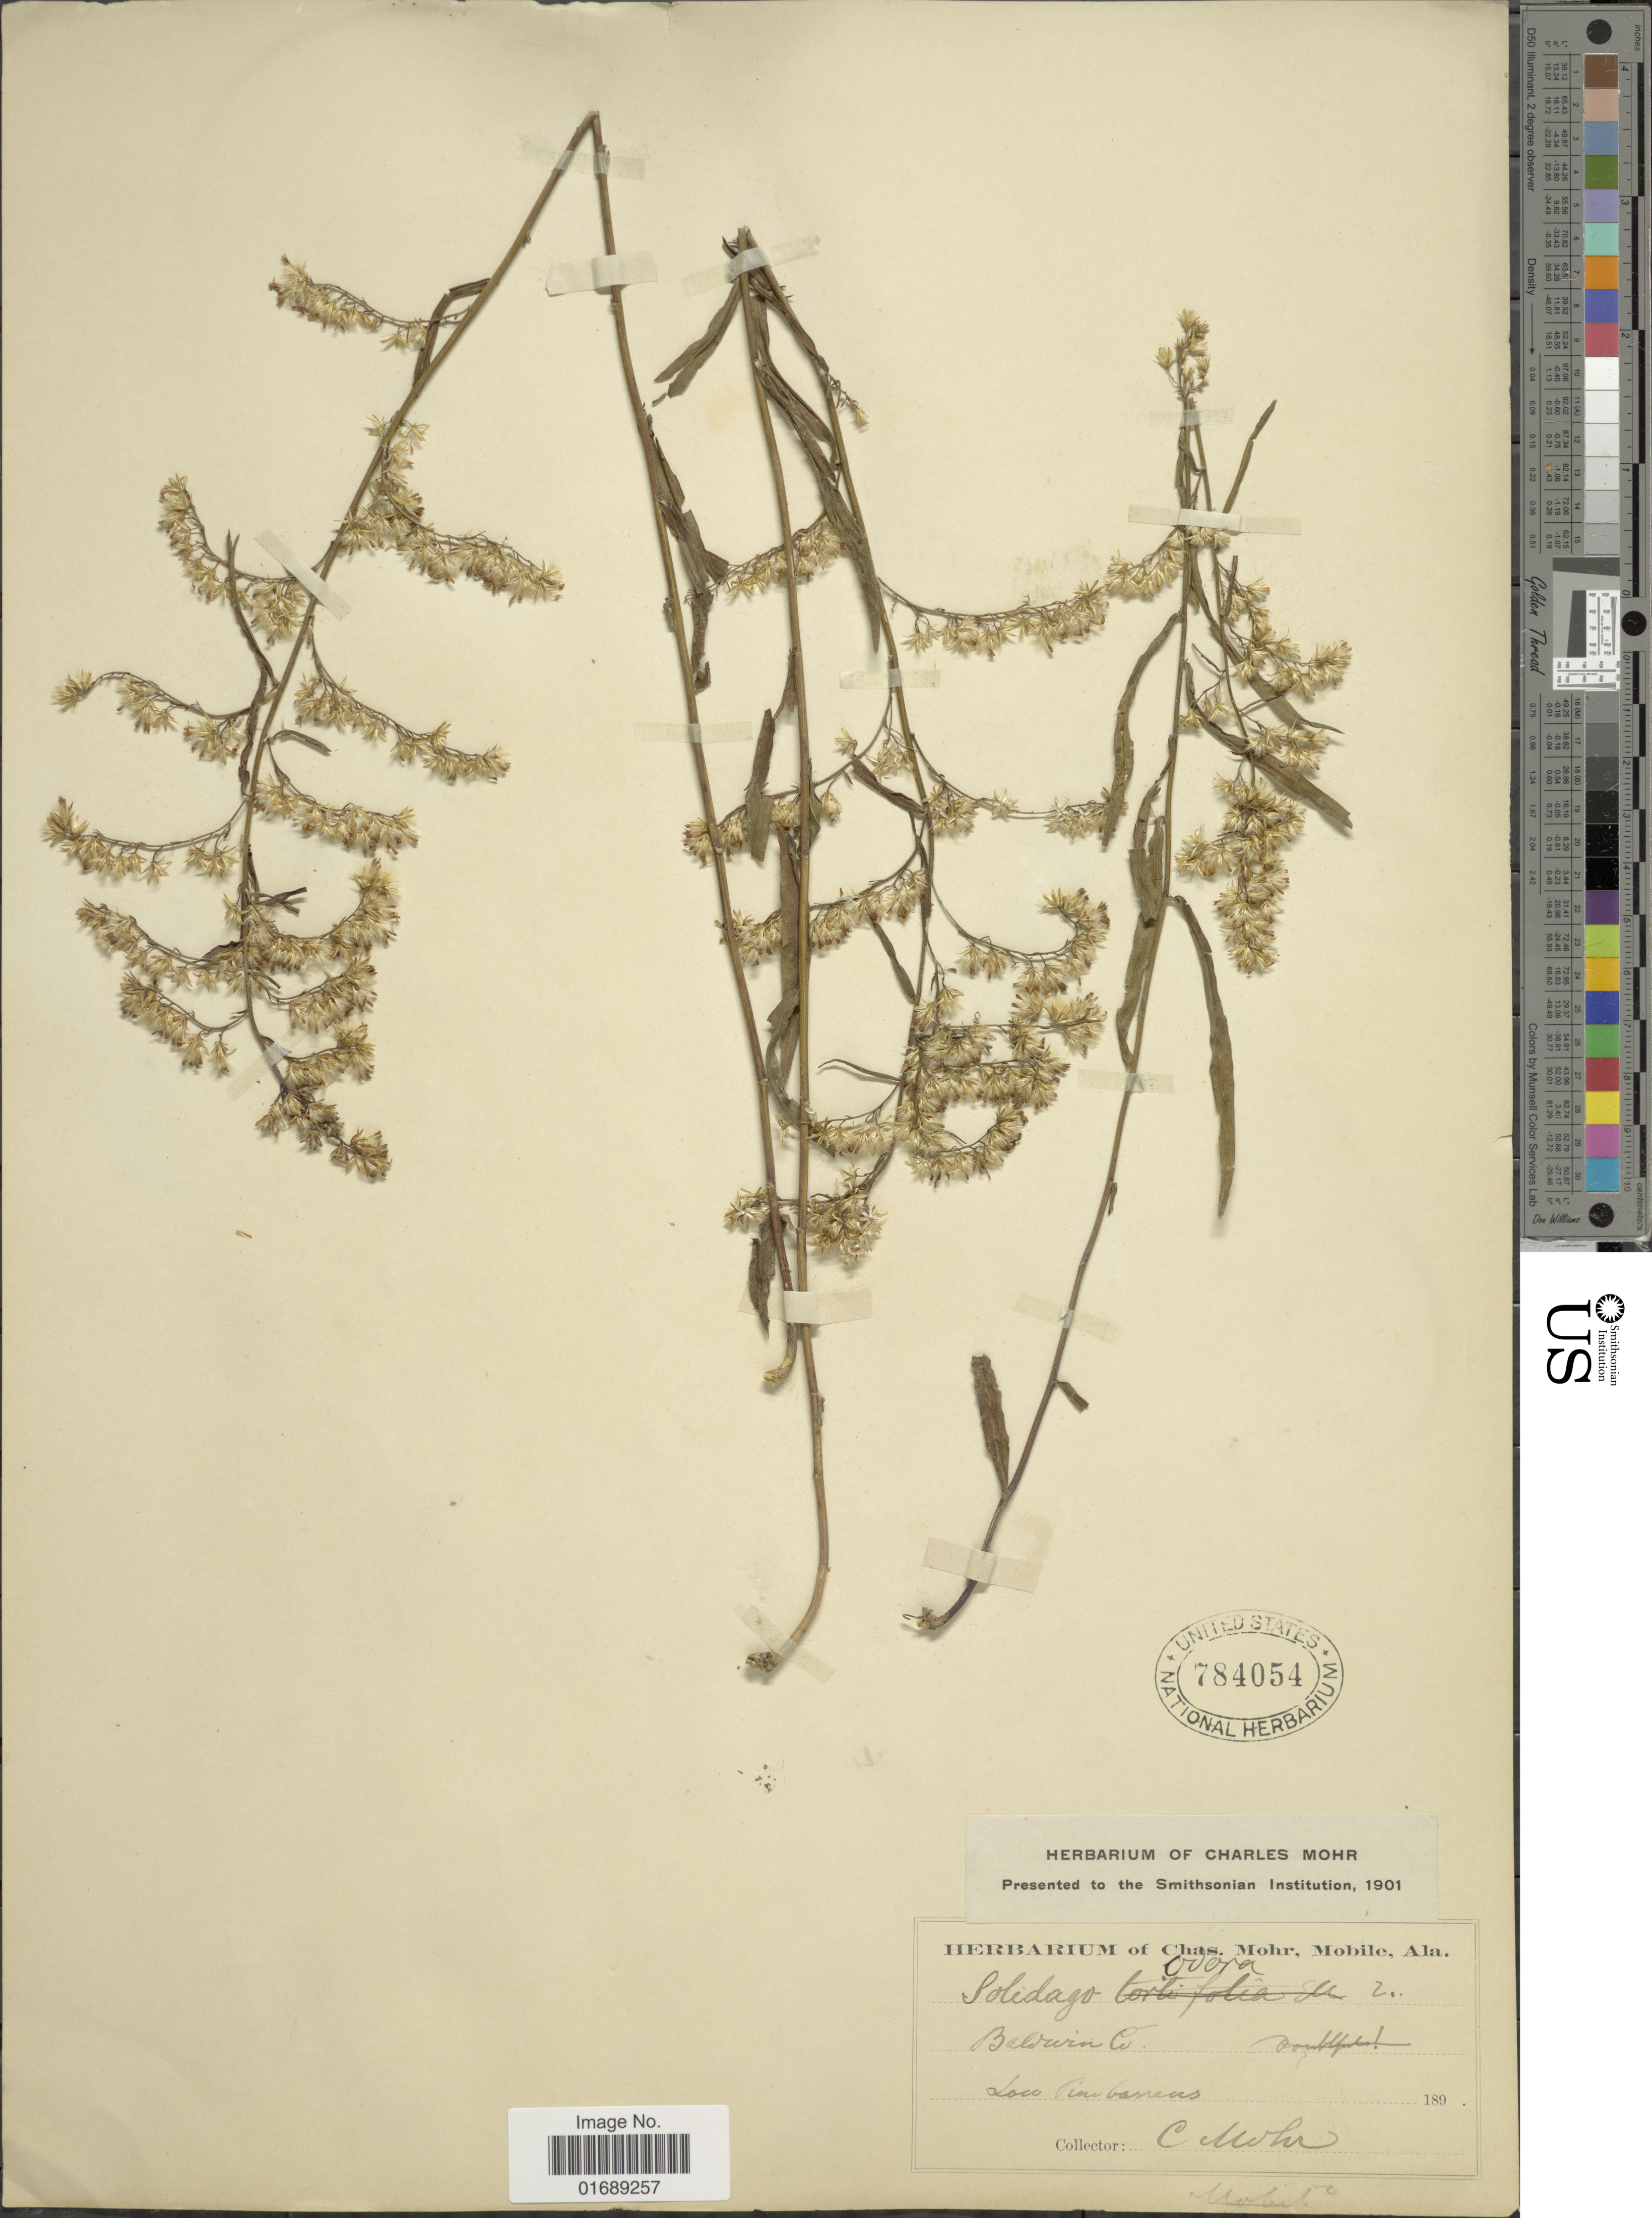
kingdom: Plantae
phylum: Tracheophyta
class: Magnoliopsida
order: Asterales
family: Asteraceae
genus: Solidago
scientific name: Solidago odora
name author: Aiton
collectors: Mohr, C. T. (herbarium)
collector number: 2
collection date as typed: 189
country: United States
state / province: Alabama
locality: Baldwin Co., Low pine barrens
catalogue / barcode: US 784054